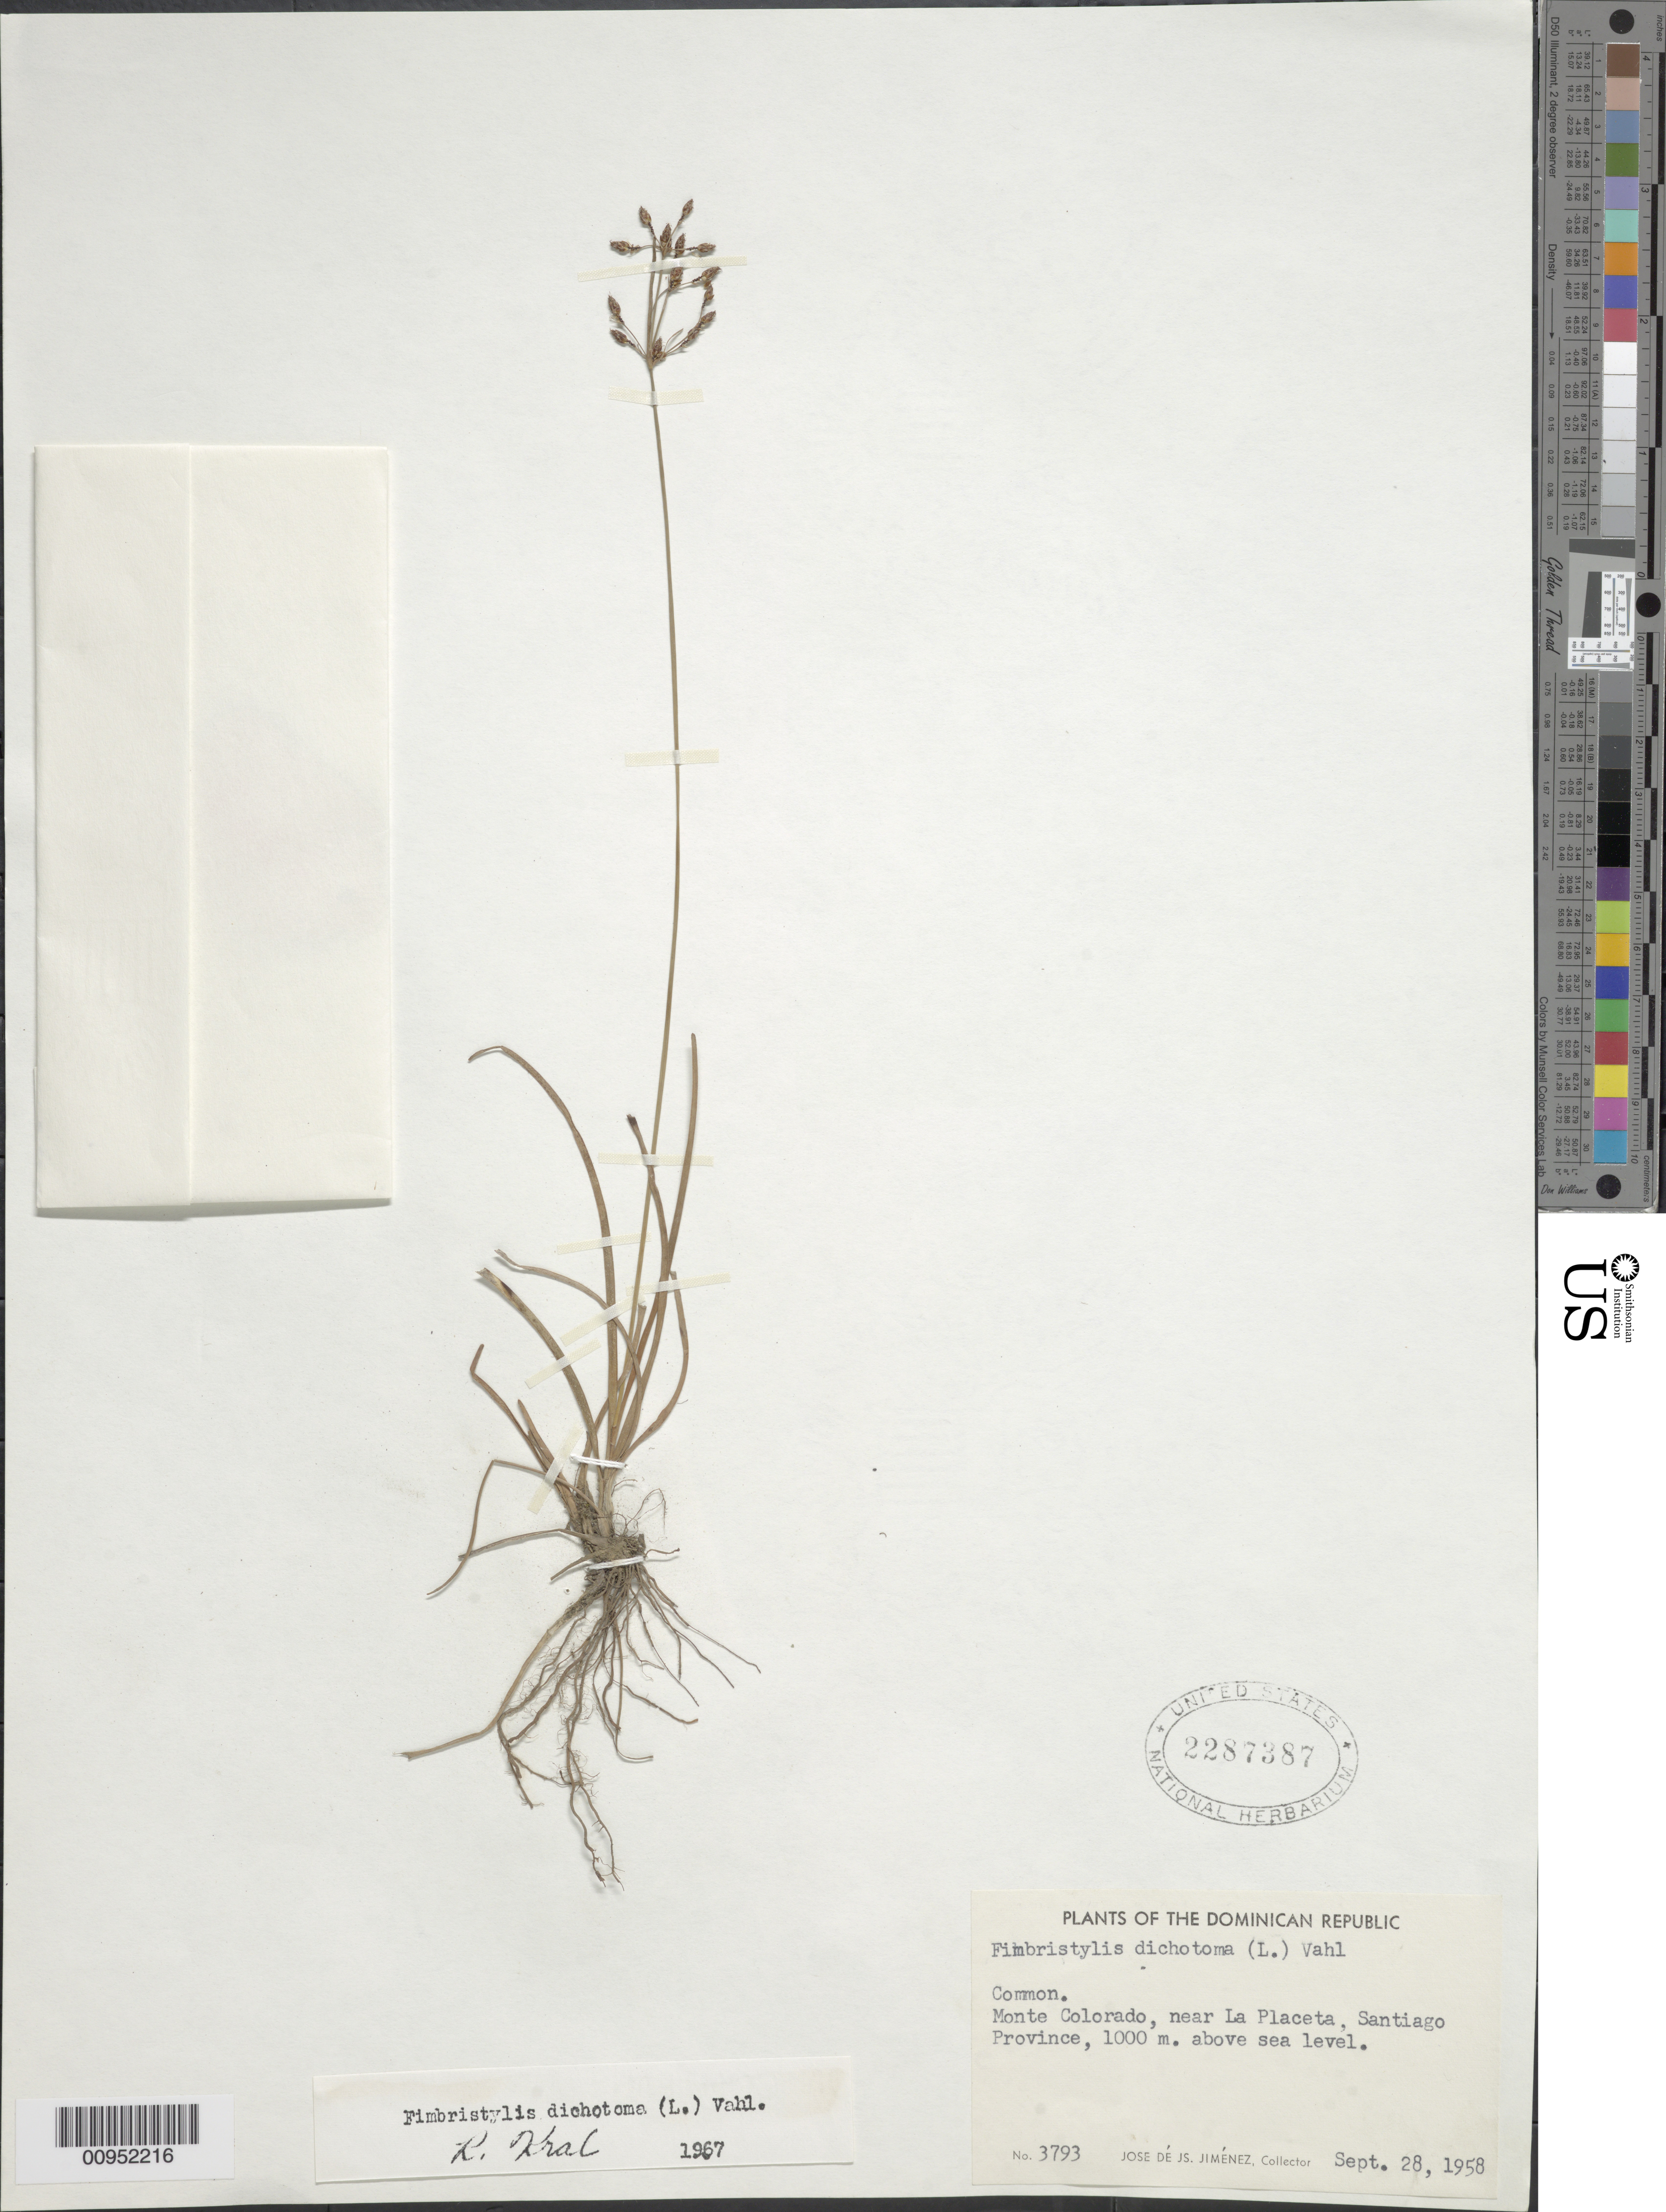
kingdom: Plantae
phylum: Tracheophyta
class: Liliopsida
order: Poales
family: Cyperaceae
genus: Fimbristylis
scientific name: Fimbristylis dichotoma subsp. dichotoma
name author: (L.) Vahl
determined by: Kral, Robert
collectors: J. J. Jiménez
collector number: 3793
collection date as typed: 28 Sep 1958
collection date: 1958-09-28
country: Dominican Republic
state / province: Santiago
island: Hispaniola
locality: Monte Colorado near La Placeta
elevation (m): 1000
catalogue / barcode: US 2287387